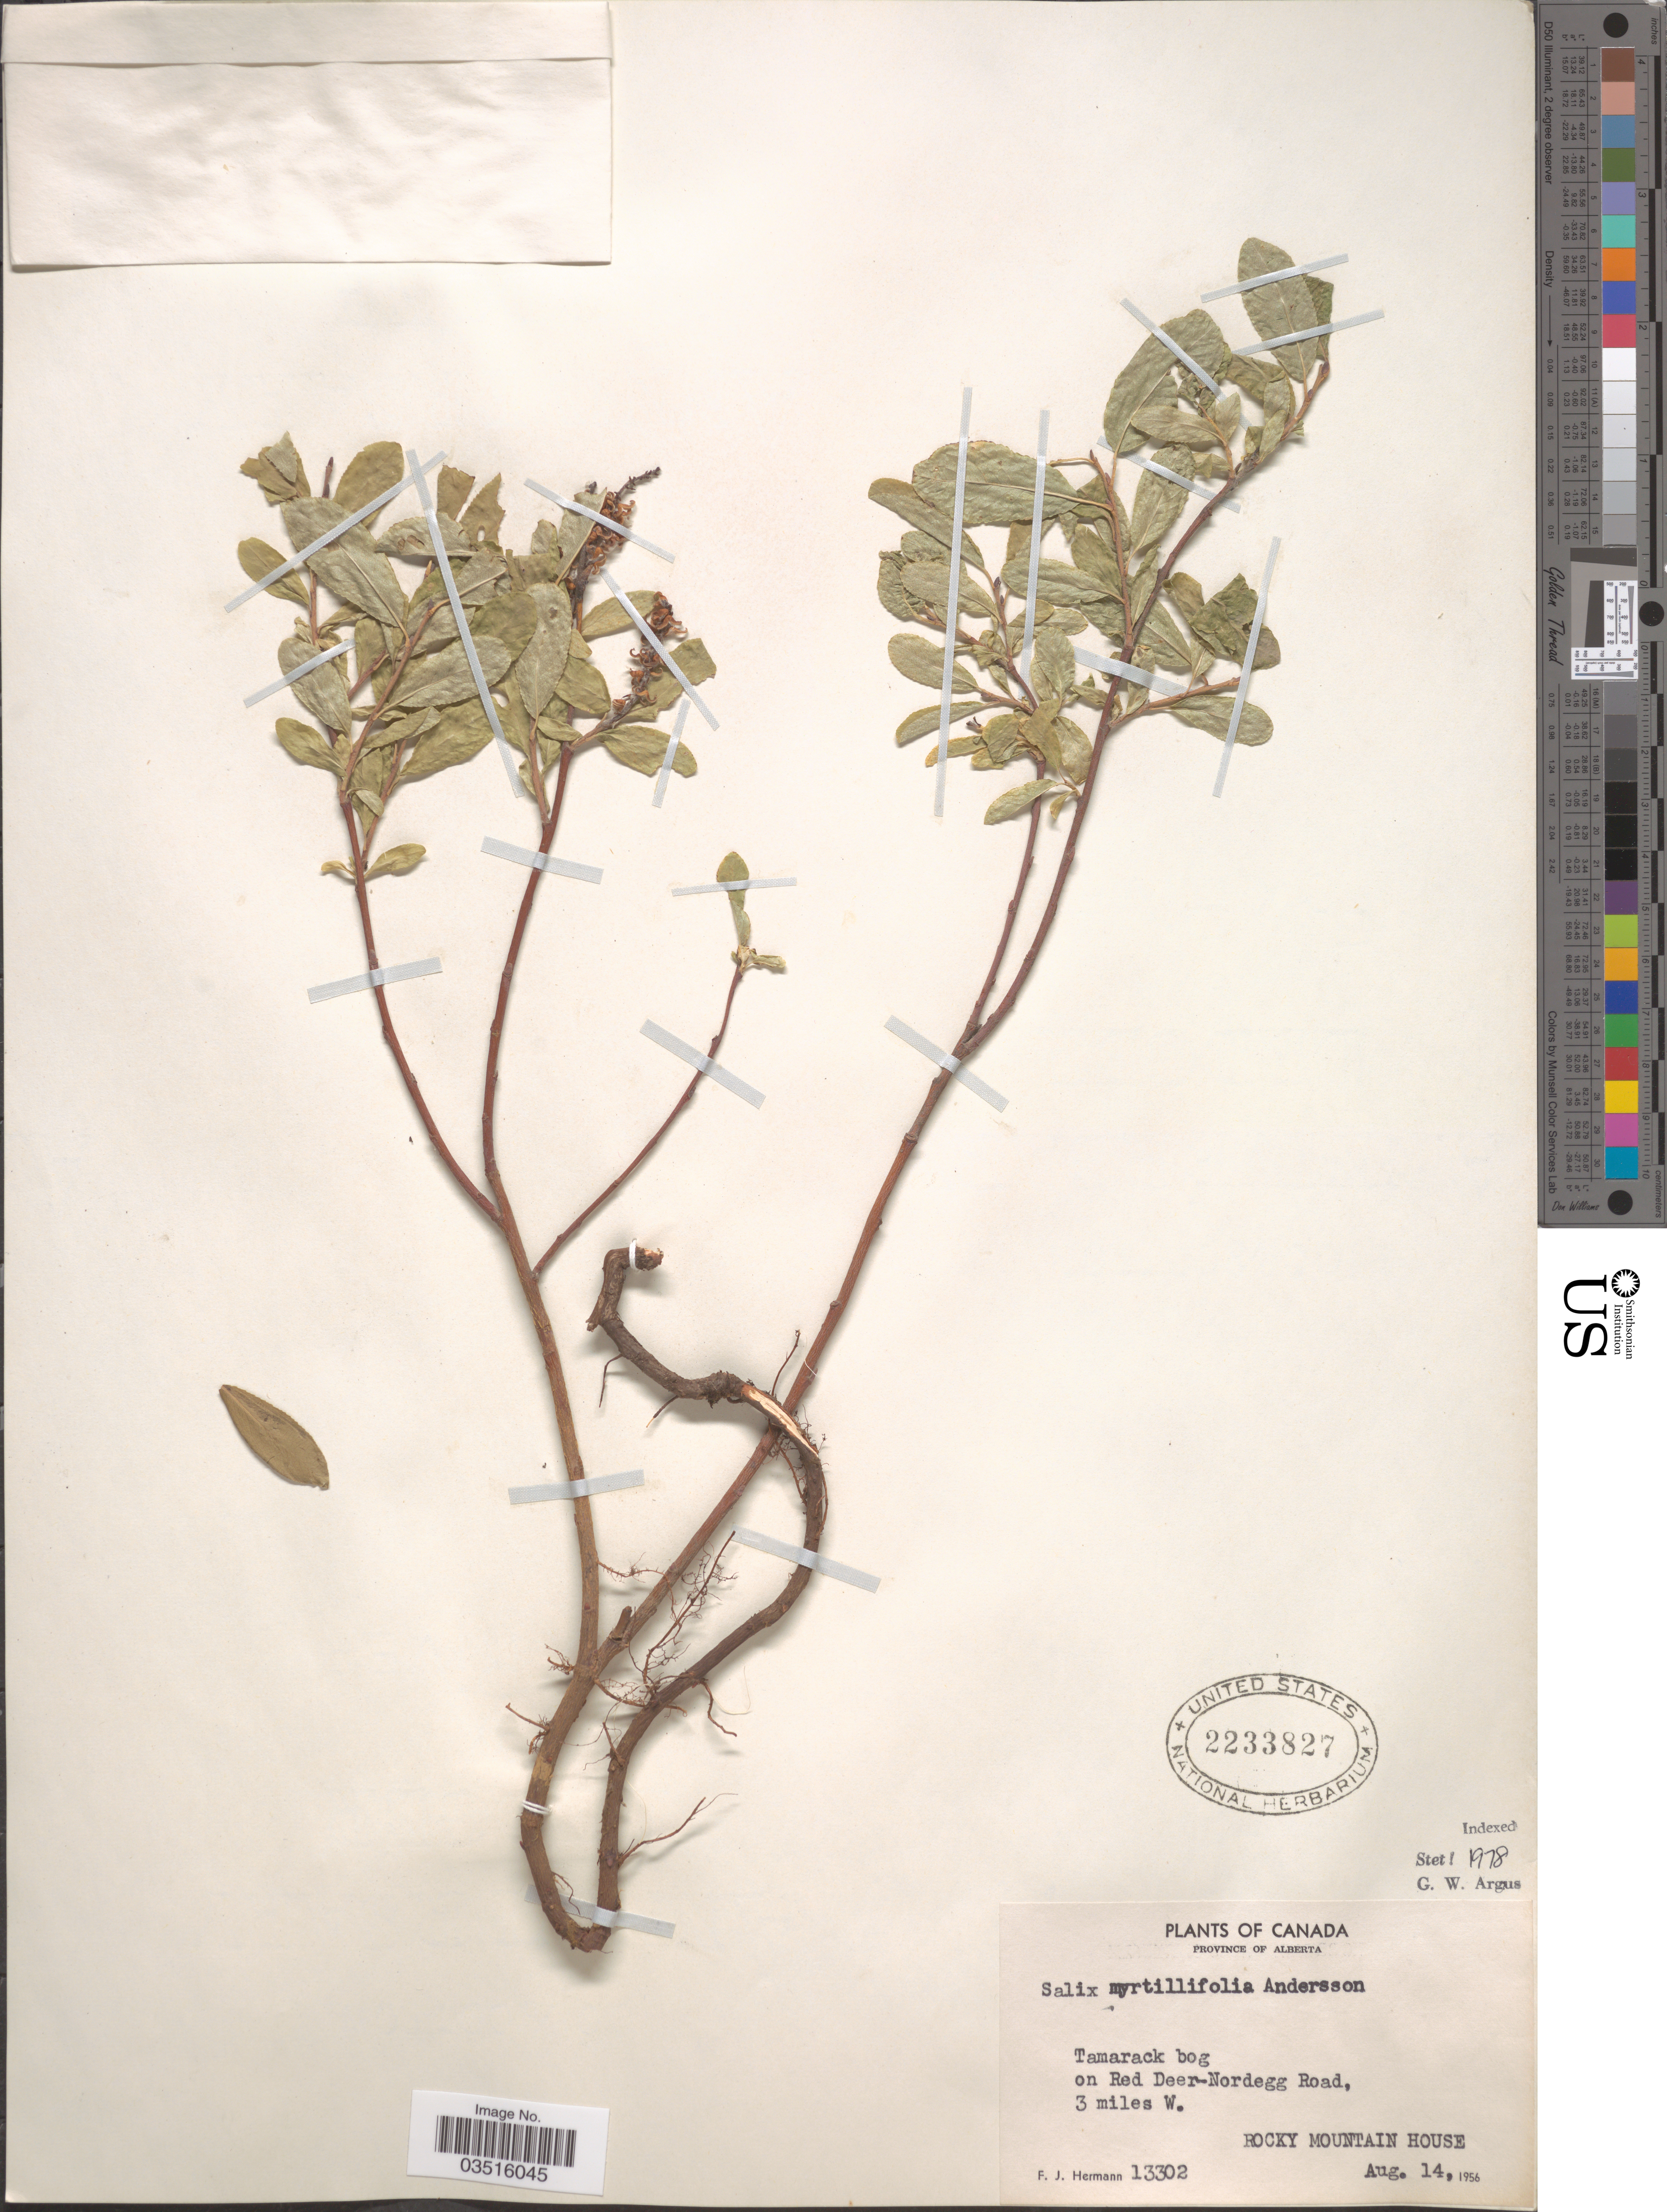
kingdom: Plantae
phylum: Tracheophyta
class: Magnoliopsida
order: Malpighiales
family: Salicaceae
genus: Salix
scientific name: Salix myrtillifolia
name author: Andersson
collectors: F. J. Hermann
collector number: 13302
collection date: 1956-08-14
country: Canada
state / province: Alberta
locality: Tamarack bog on Red Deer-Nordegg Road, 3 miles W. Rocky Mountain House.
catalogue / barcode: US 2233827